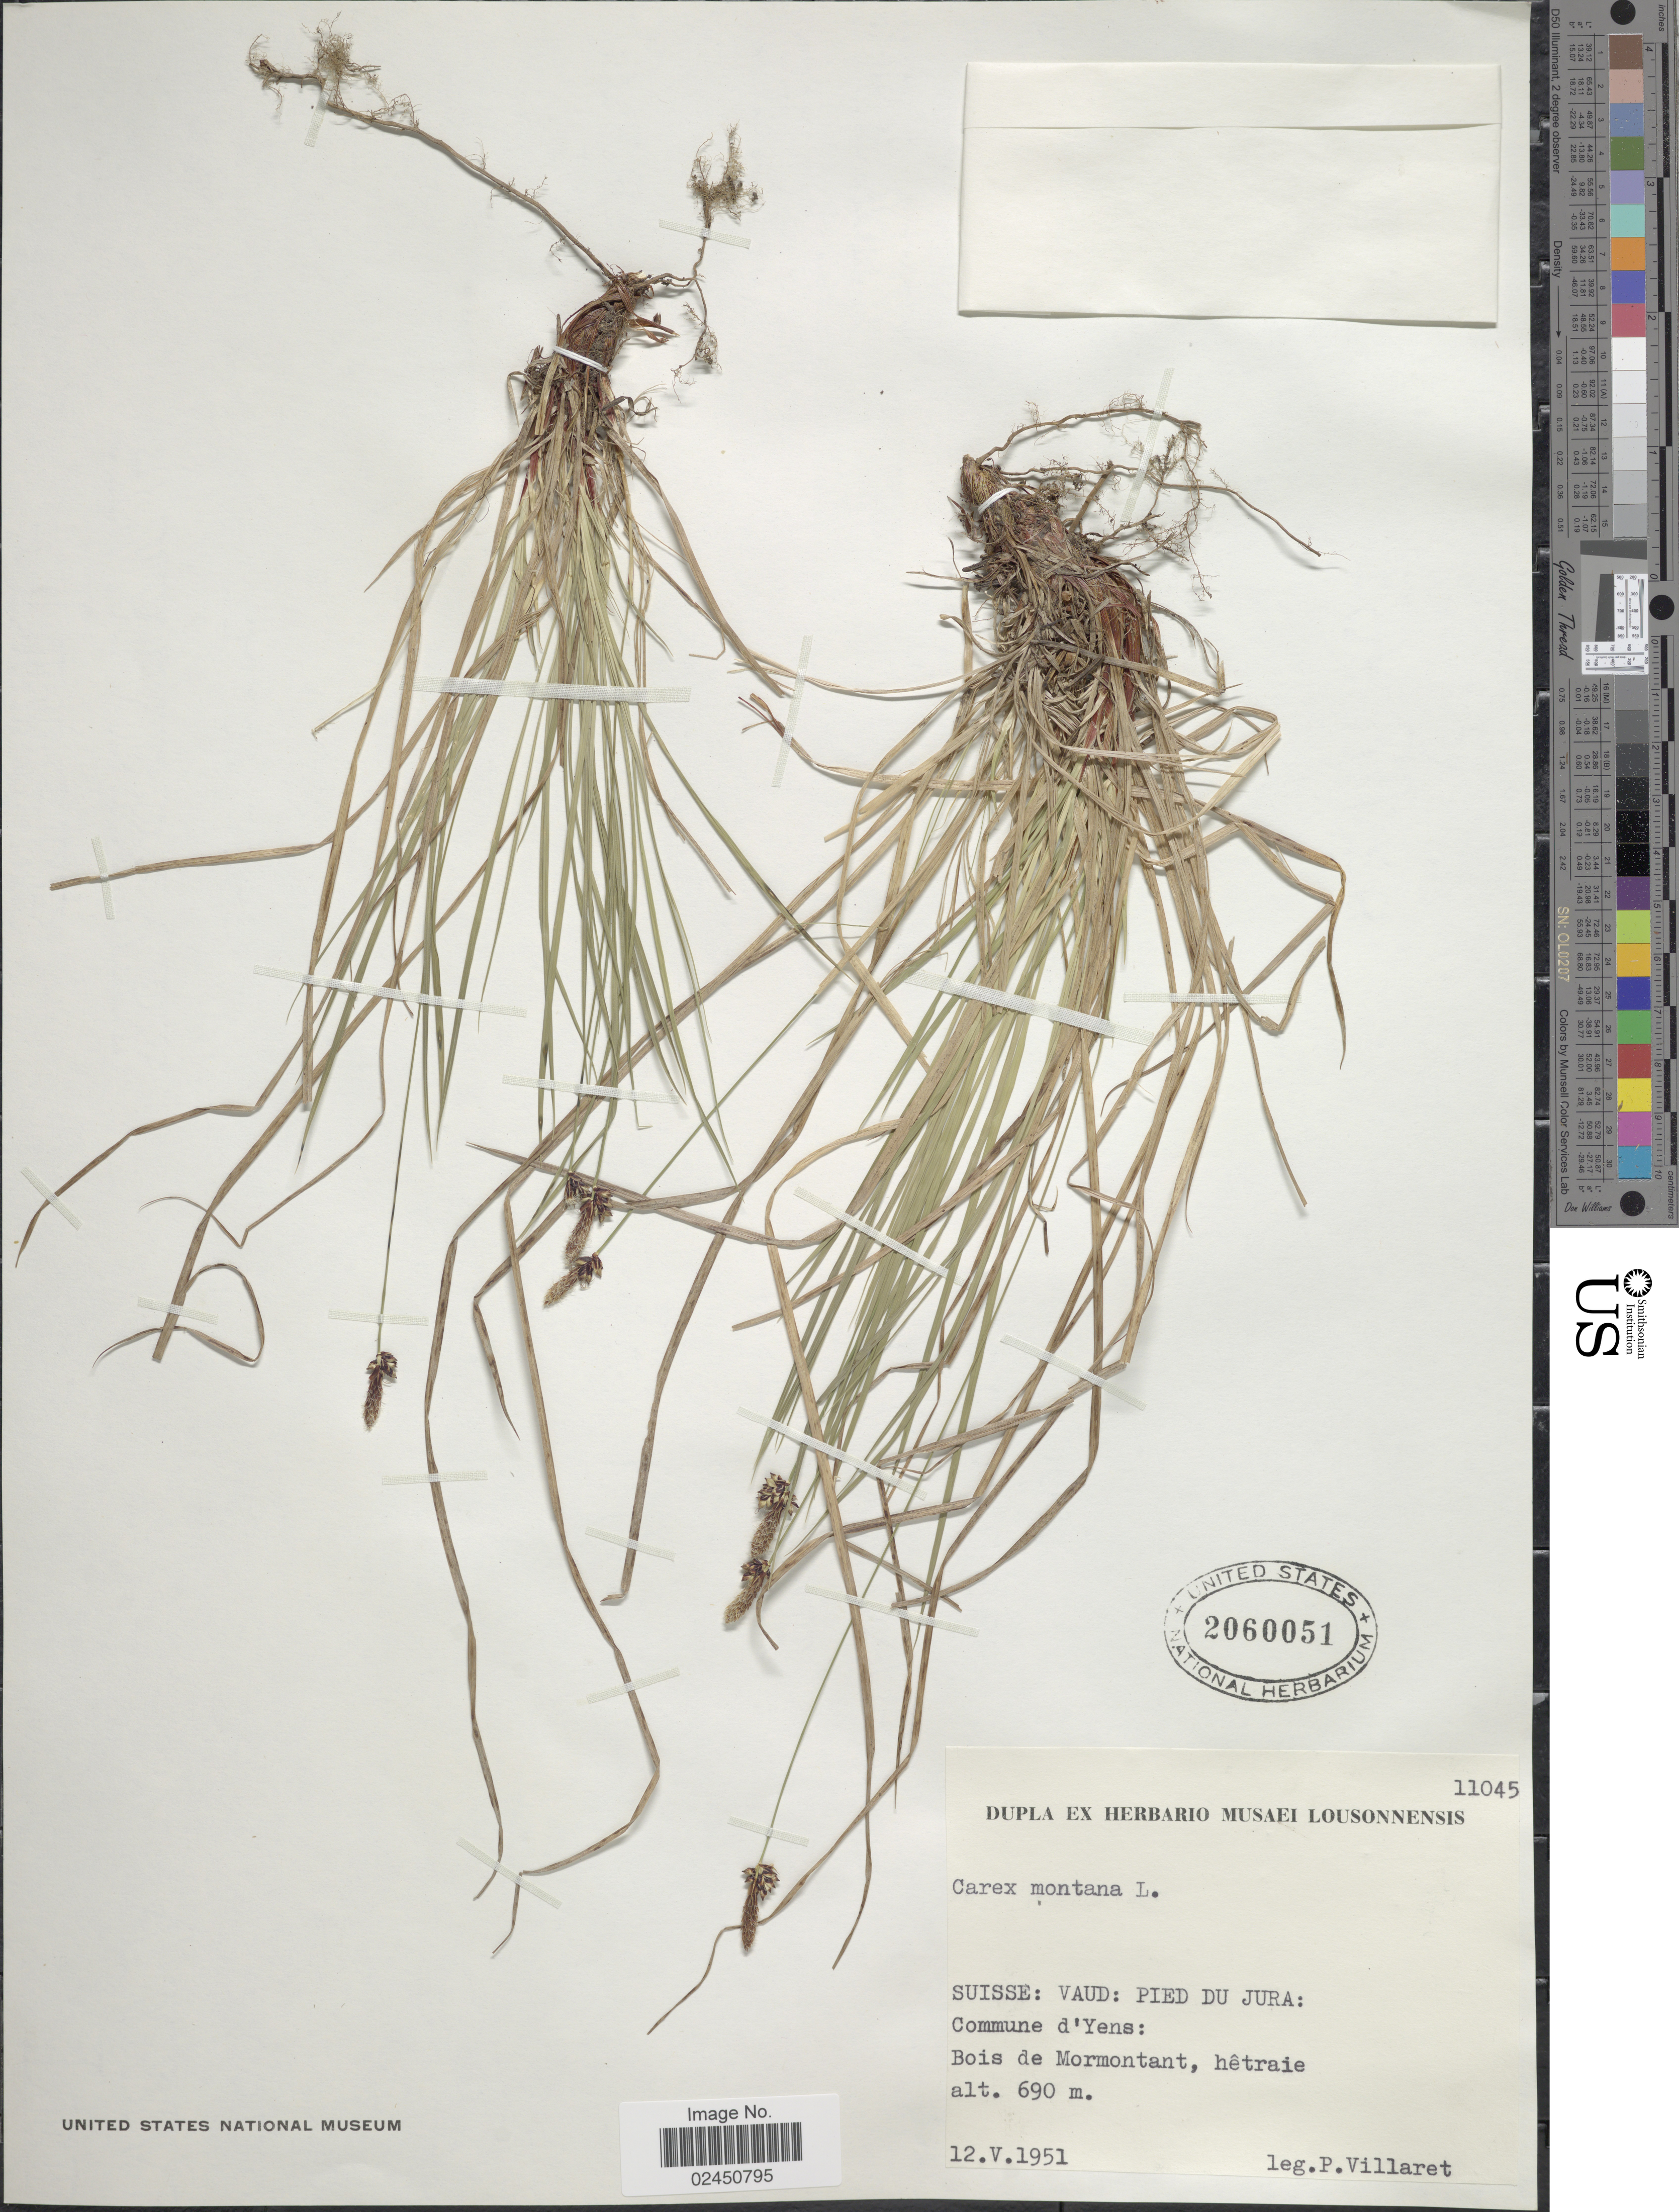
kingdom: Plantae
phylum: Tracheophyta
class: Liliopsida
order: Poales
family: Cyperaceae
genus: Carex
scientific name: Carex montana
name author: L.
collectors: P. Villaret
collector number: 11045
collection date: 1951-05-12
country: Switzerland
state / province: Vaud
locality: Suisse, Pied du Jura, commune d'Yens, Bois de Mormontant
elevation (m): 690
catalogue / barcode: US 2060051